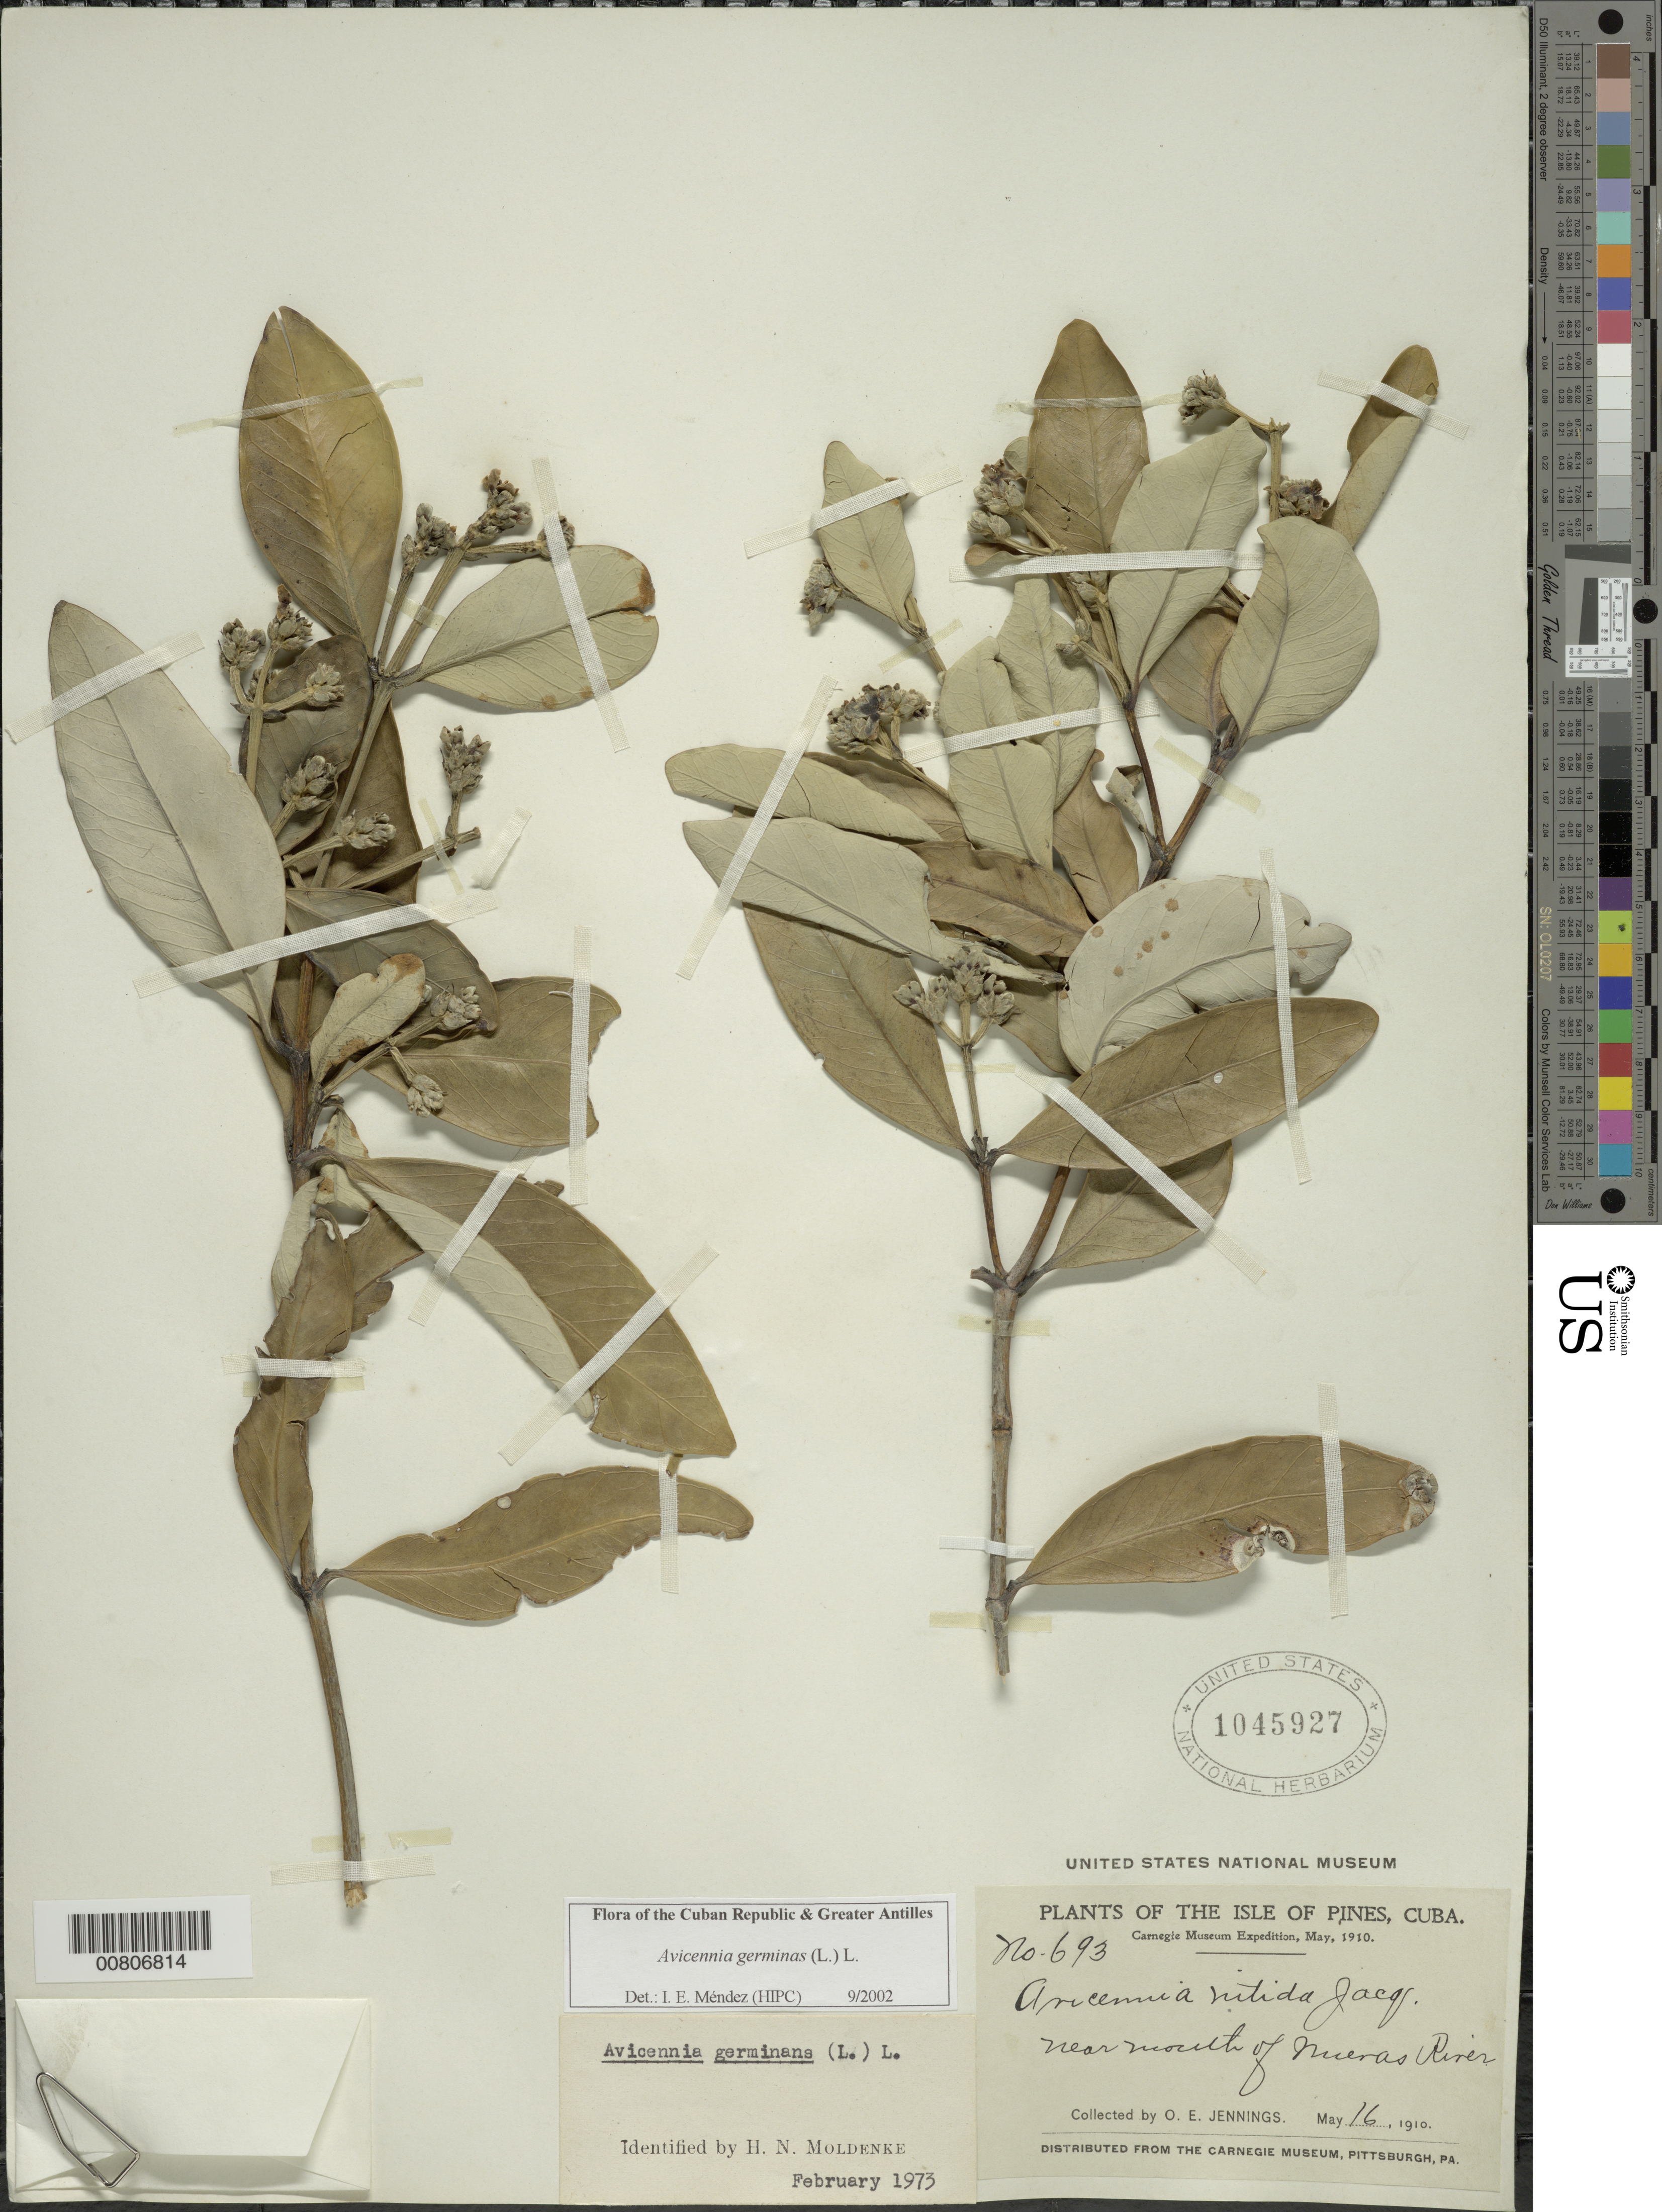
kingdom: Plantae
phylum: Tracheophyta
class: Magnoliopsida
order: Lamiales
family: Acanthaceae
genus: Avicennia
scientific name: Avicennia germinans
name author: (L.) L.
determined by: Méndez, Isidro E., (HIPC)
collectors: O. E. Jennings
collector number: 693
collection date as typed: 16 May 1910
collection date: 1910-05-16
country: Cuba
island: Isla de la Juventud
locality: Isle of Pines, near mouth of Nuevas R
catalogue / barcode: US 1045927